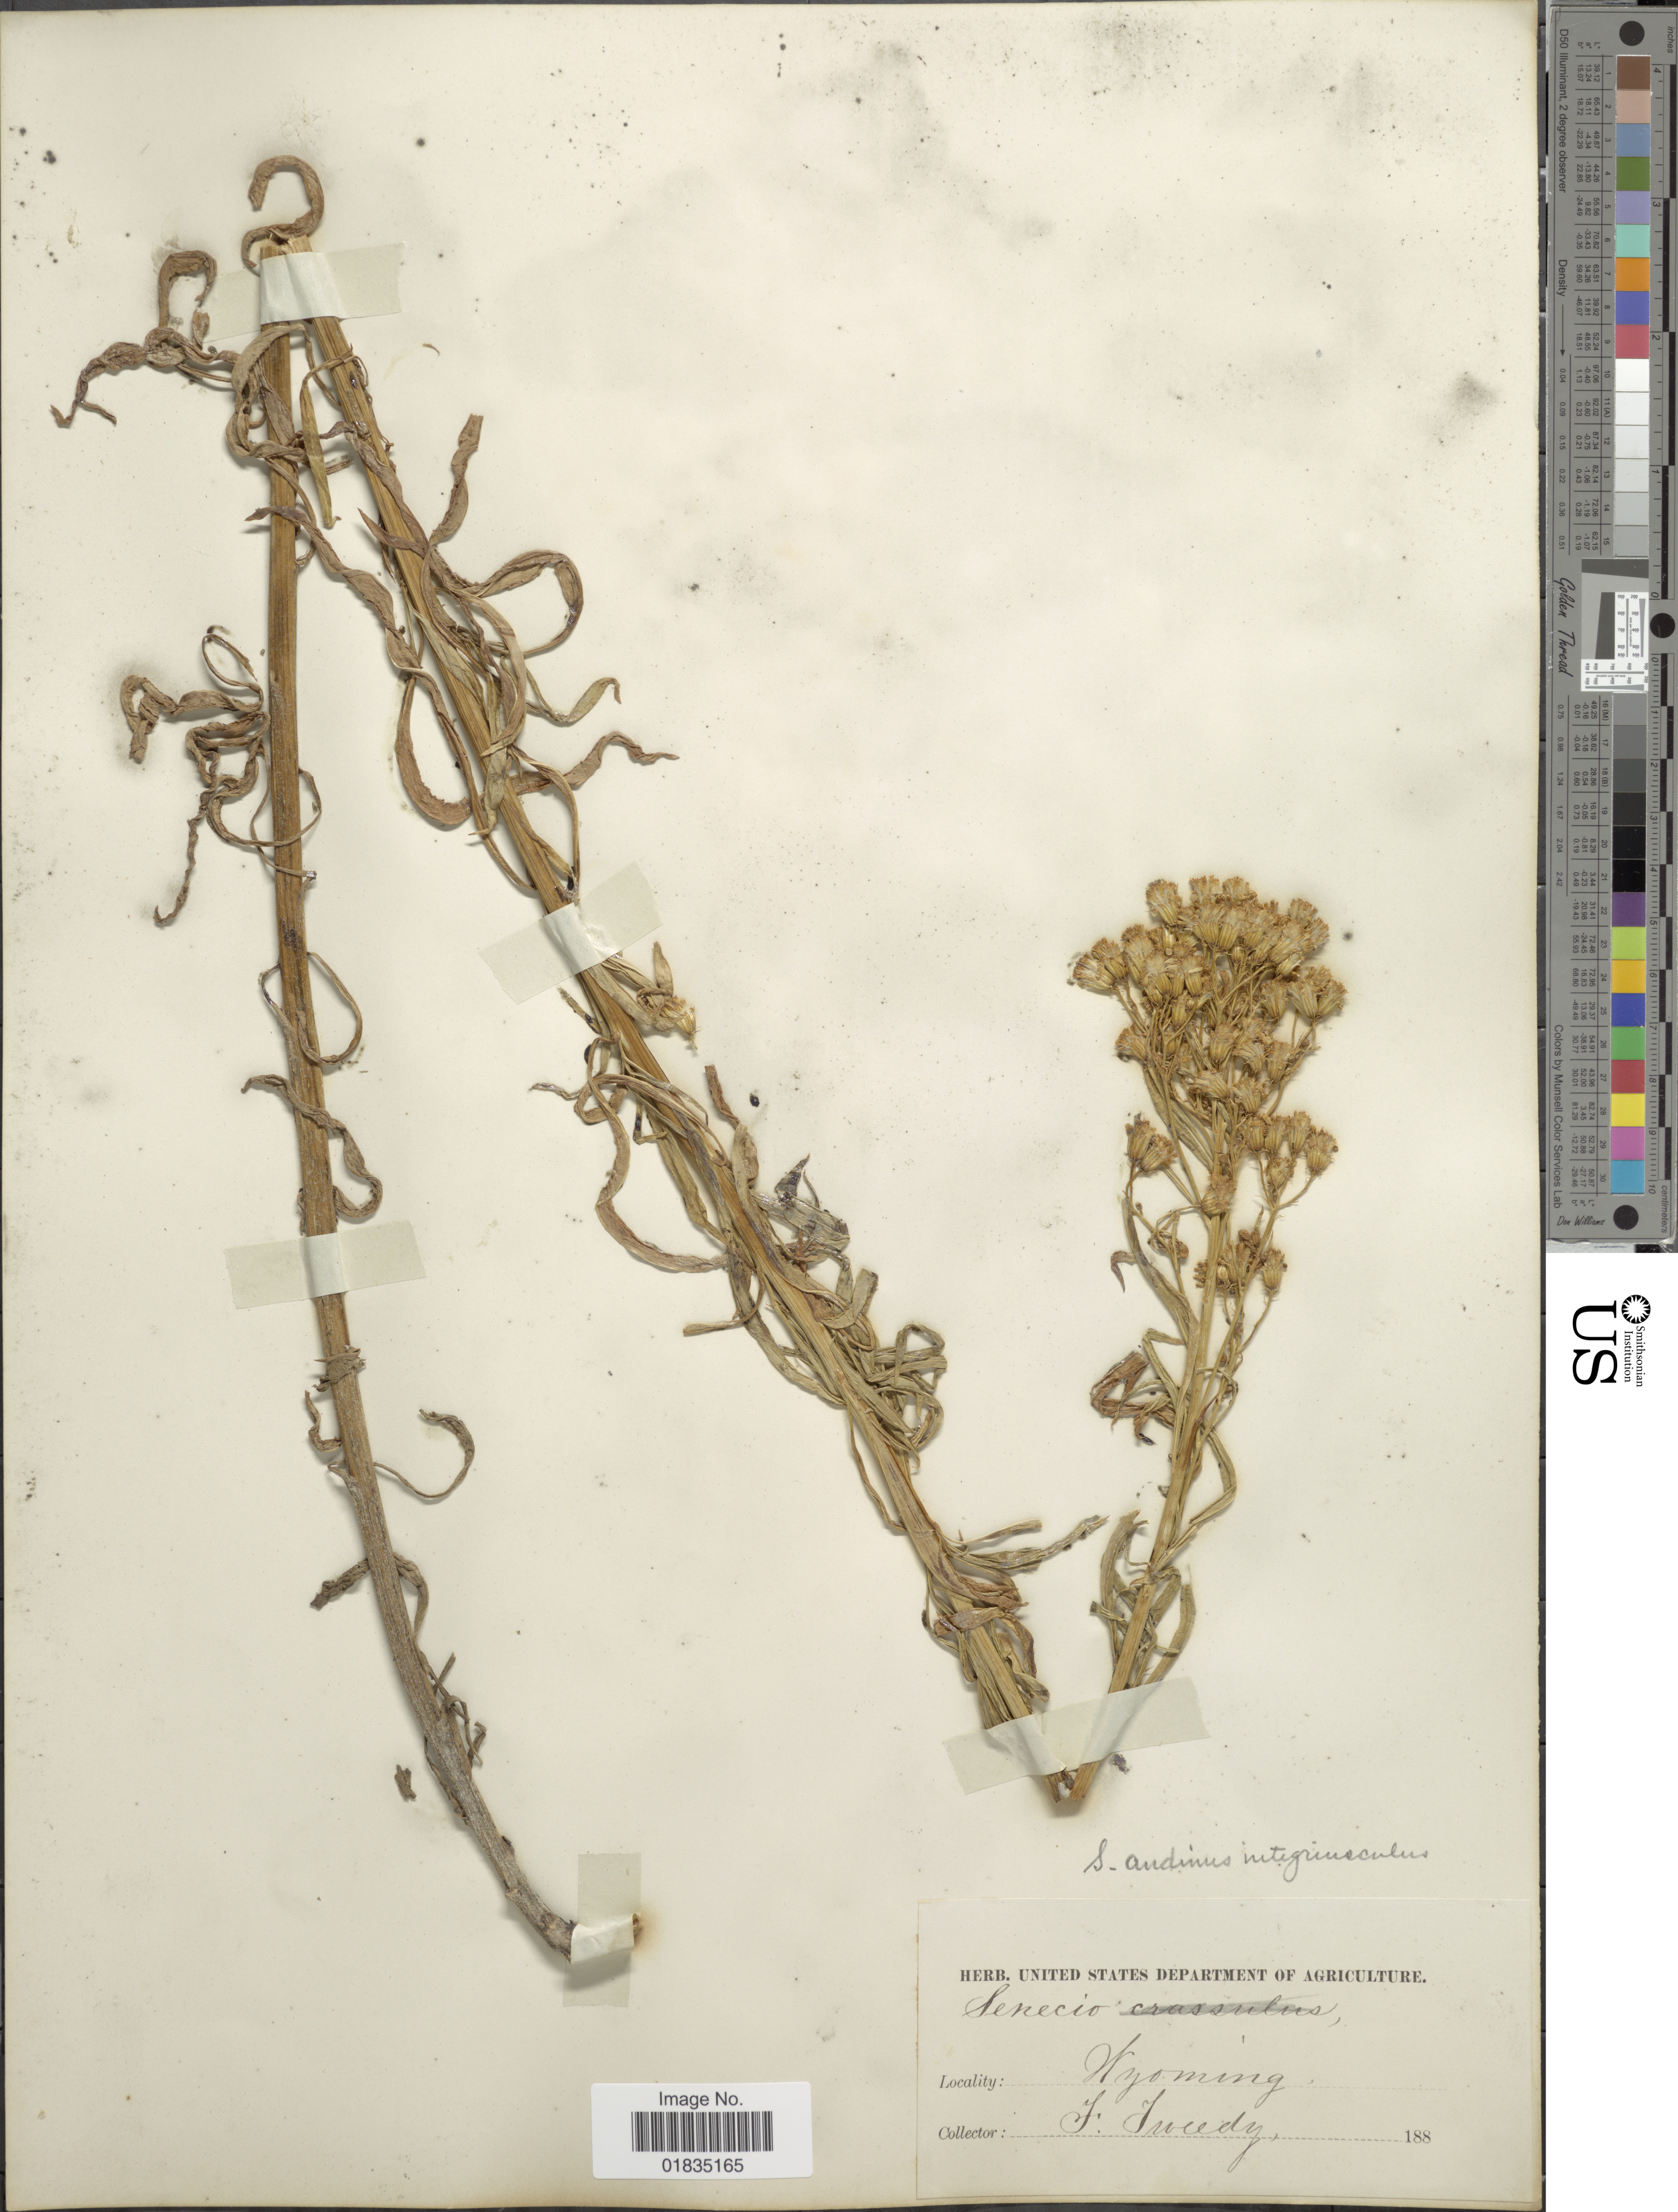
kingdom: Plantae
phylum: Tracheophyta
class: Magnoliopsida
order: Asterales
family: Asteraceae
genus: Senecio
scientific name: Senecio serra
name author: Hook.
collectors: F. Tweedy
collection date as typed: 188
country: United States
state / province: Wyoming